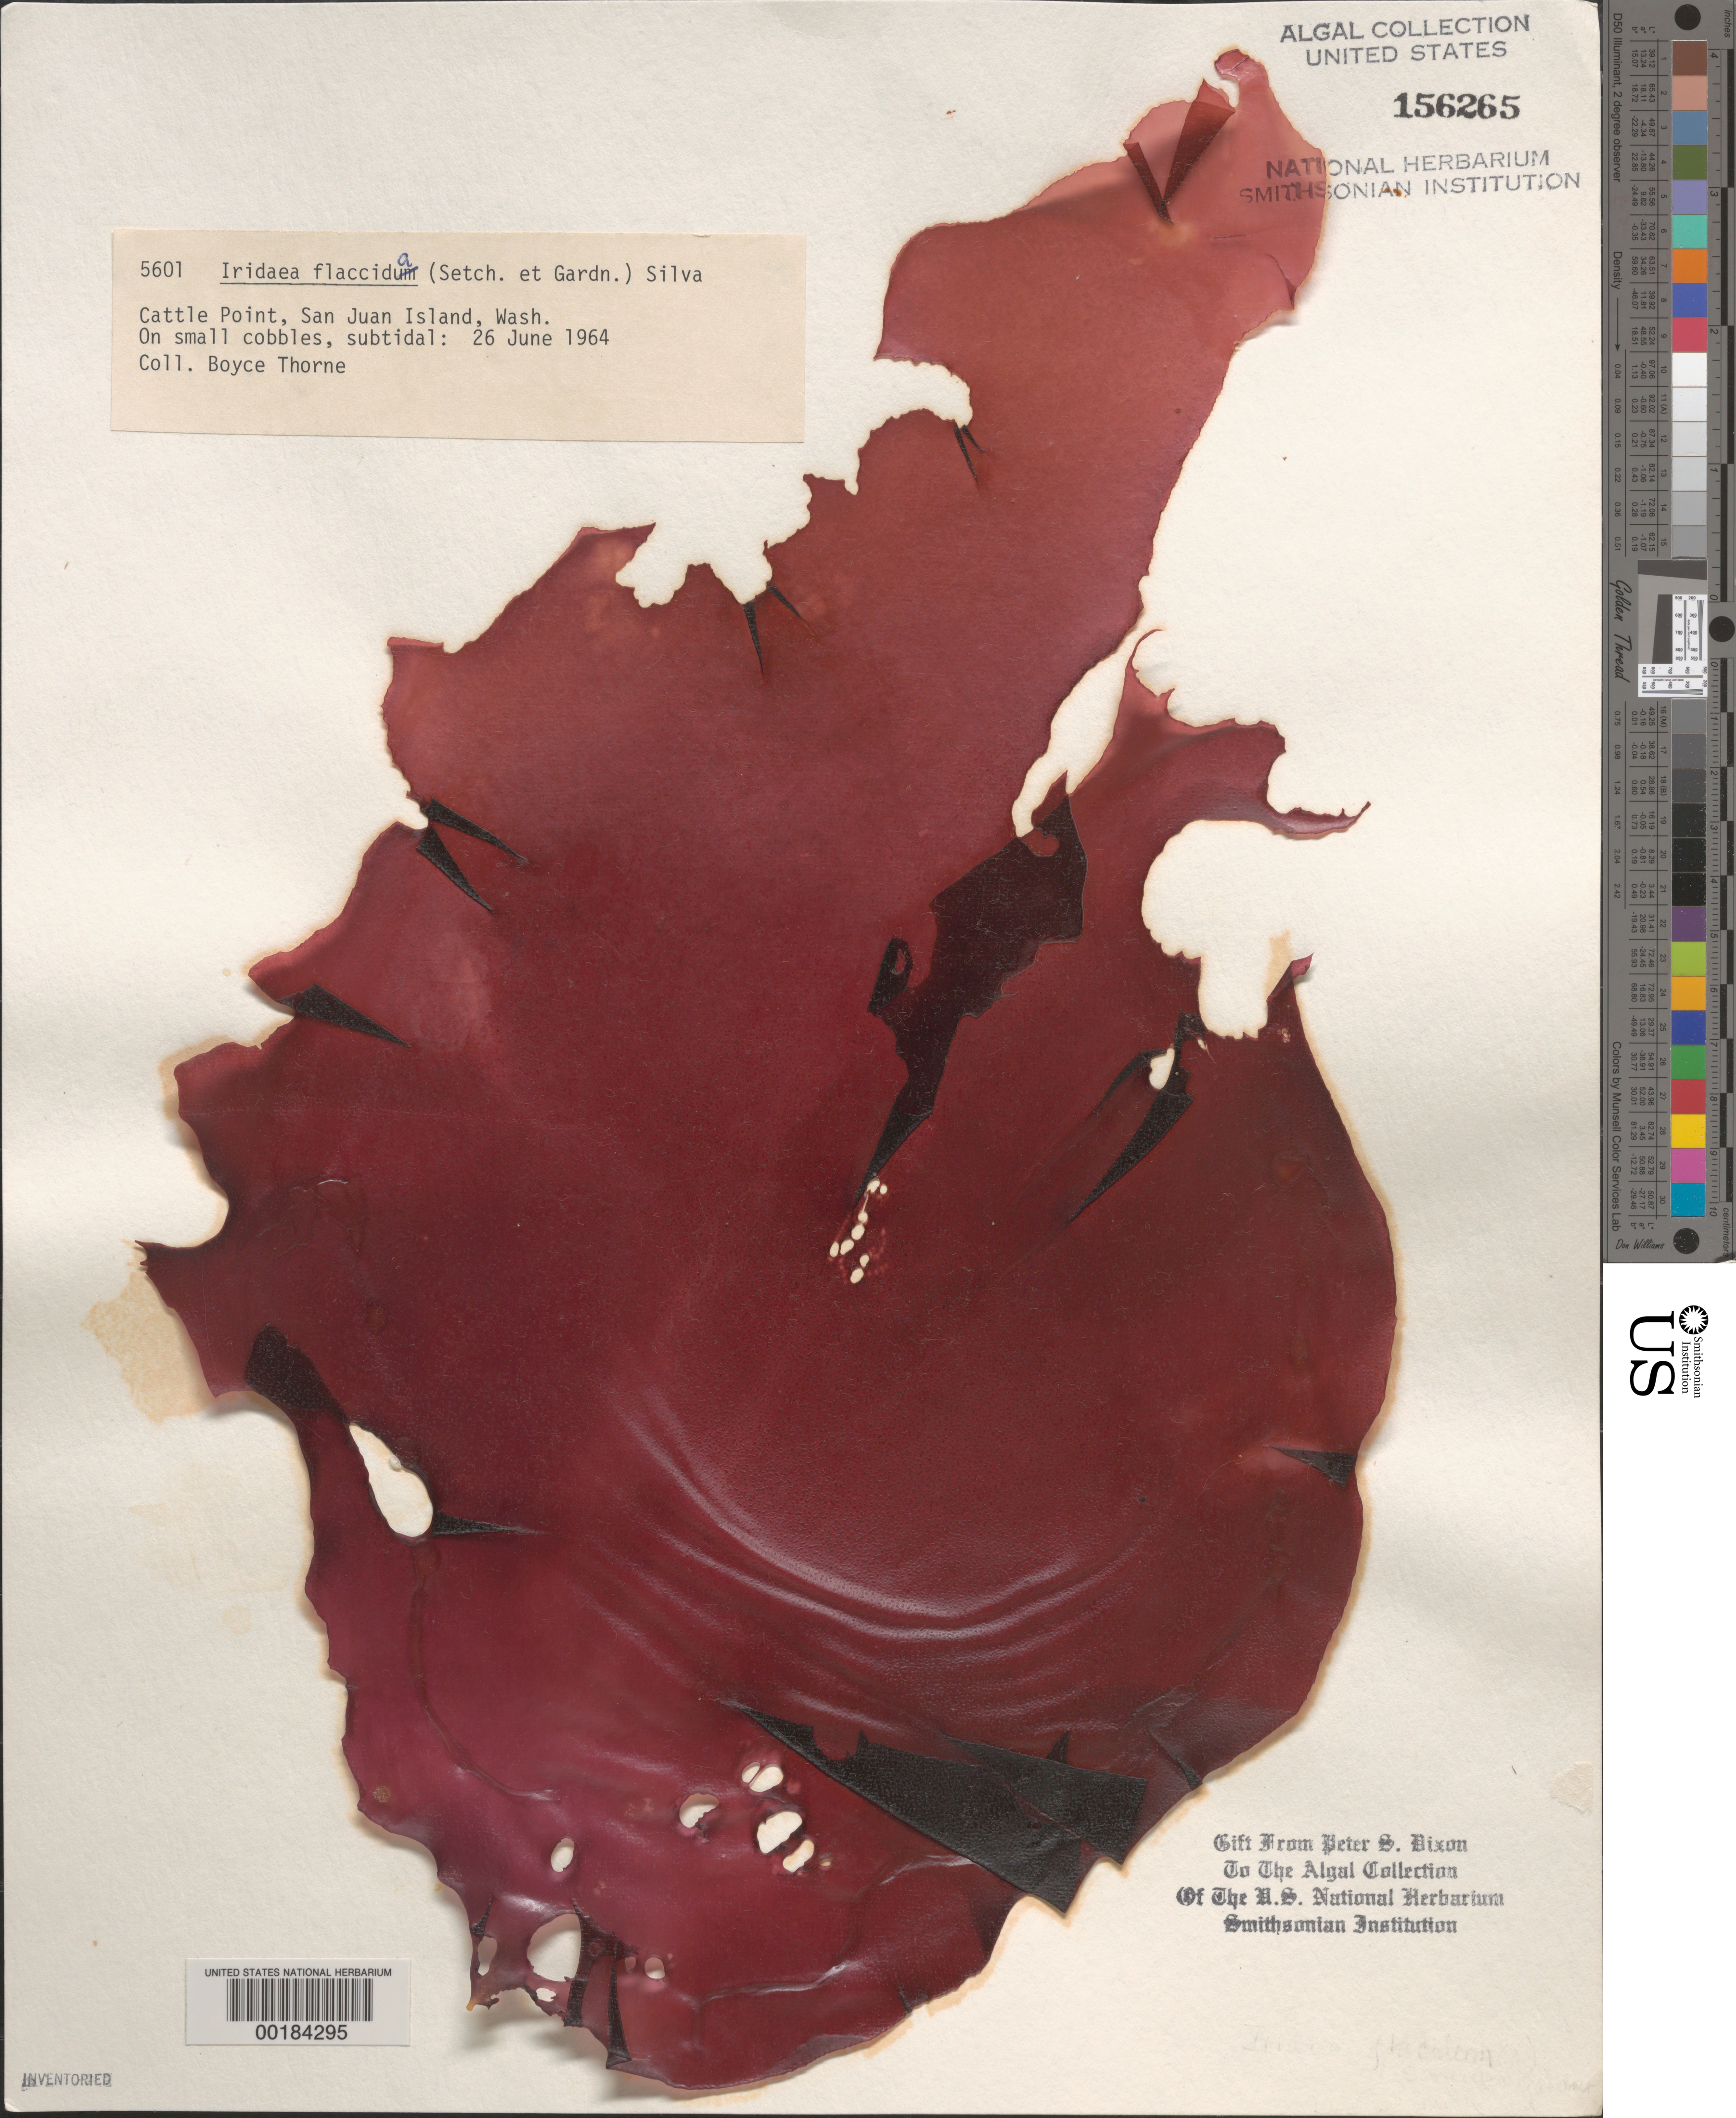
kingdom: Plantae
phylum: Rhodophyta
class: Florideophyceae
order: Gigartinales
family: Gigartinaceae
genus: Mazzaella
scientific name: Mazzaella flaccida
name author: (Setchell & N.L. Gardner) Fredericq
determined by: Algae name updating Project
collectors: B. Thorne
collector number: PSD 5601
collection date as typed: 26 Jun 1964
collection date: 1964-06-26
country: United States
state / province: Washington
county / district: San Juan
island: San Juan Island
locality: Cattle Point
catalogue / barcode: US 156265